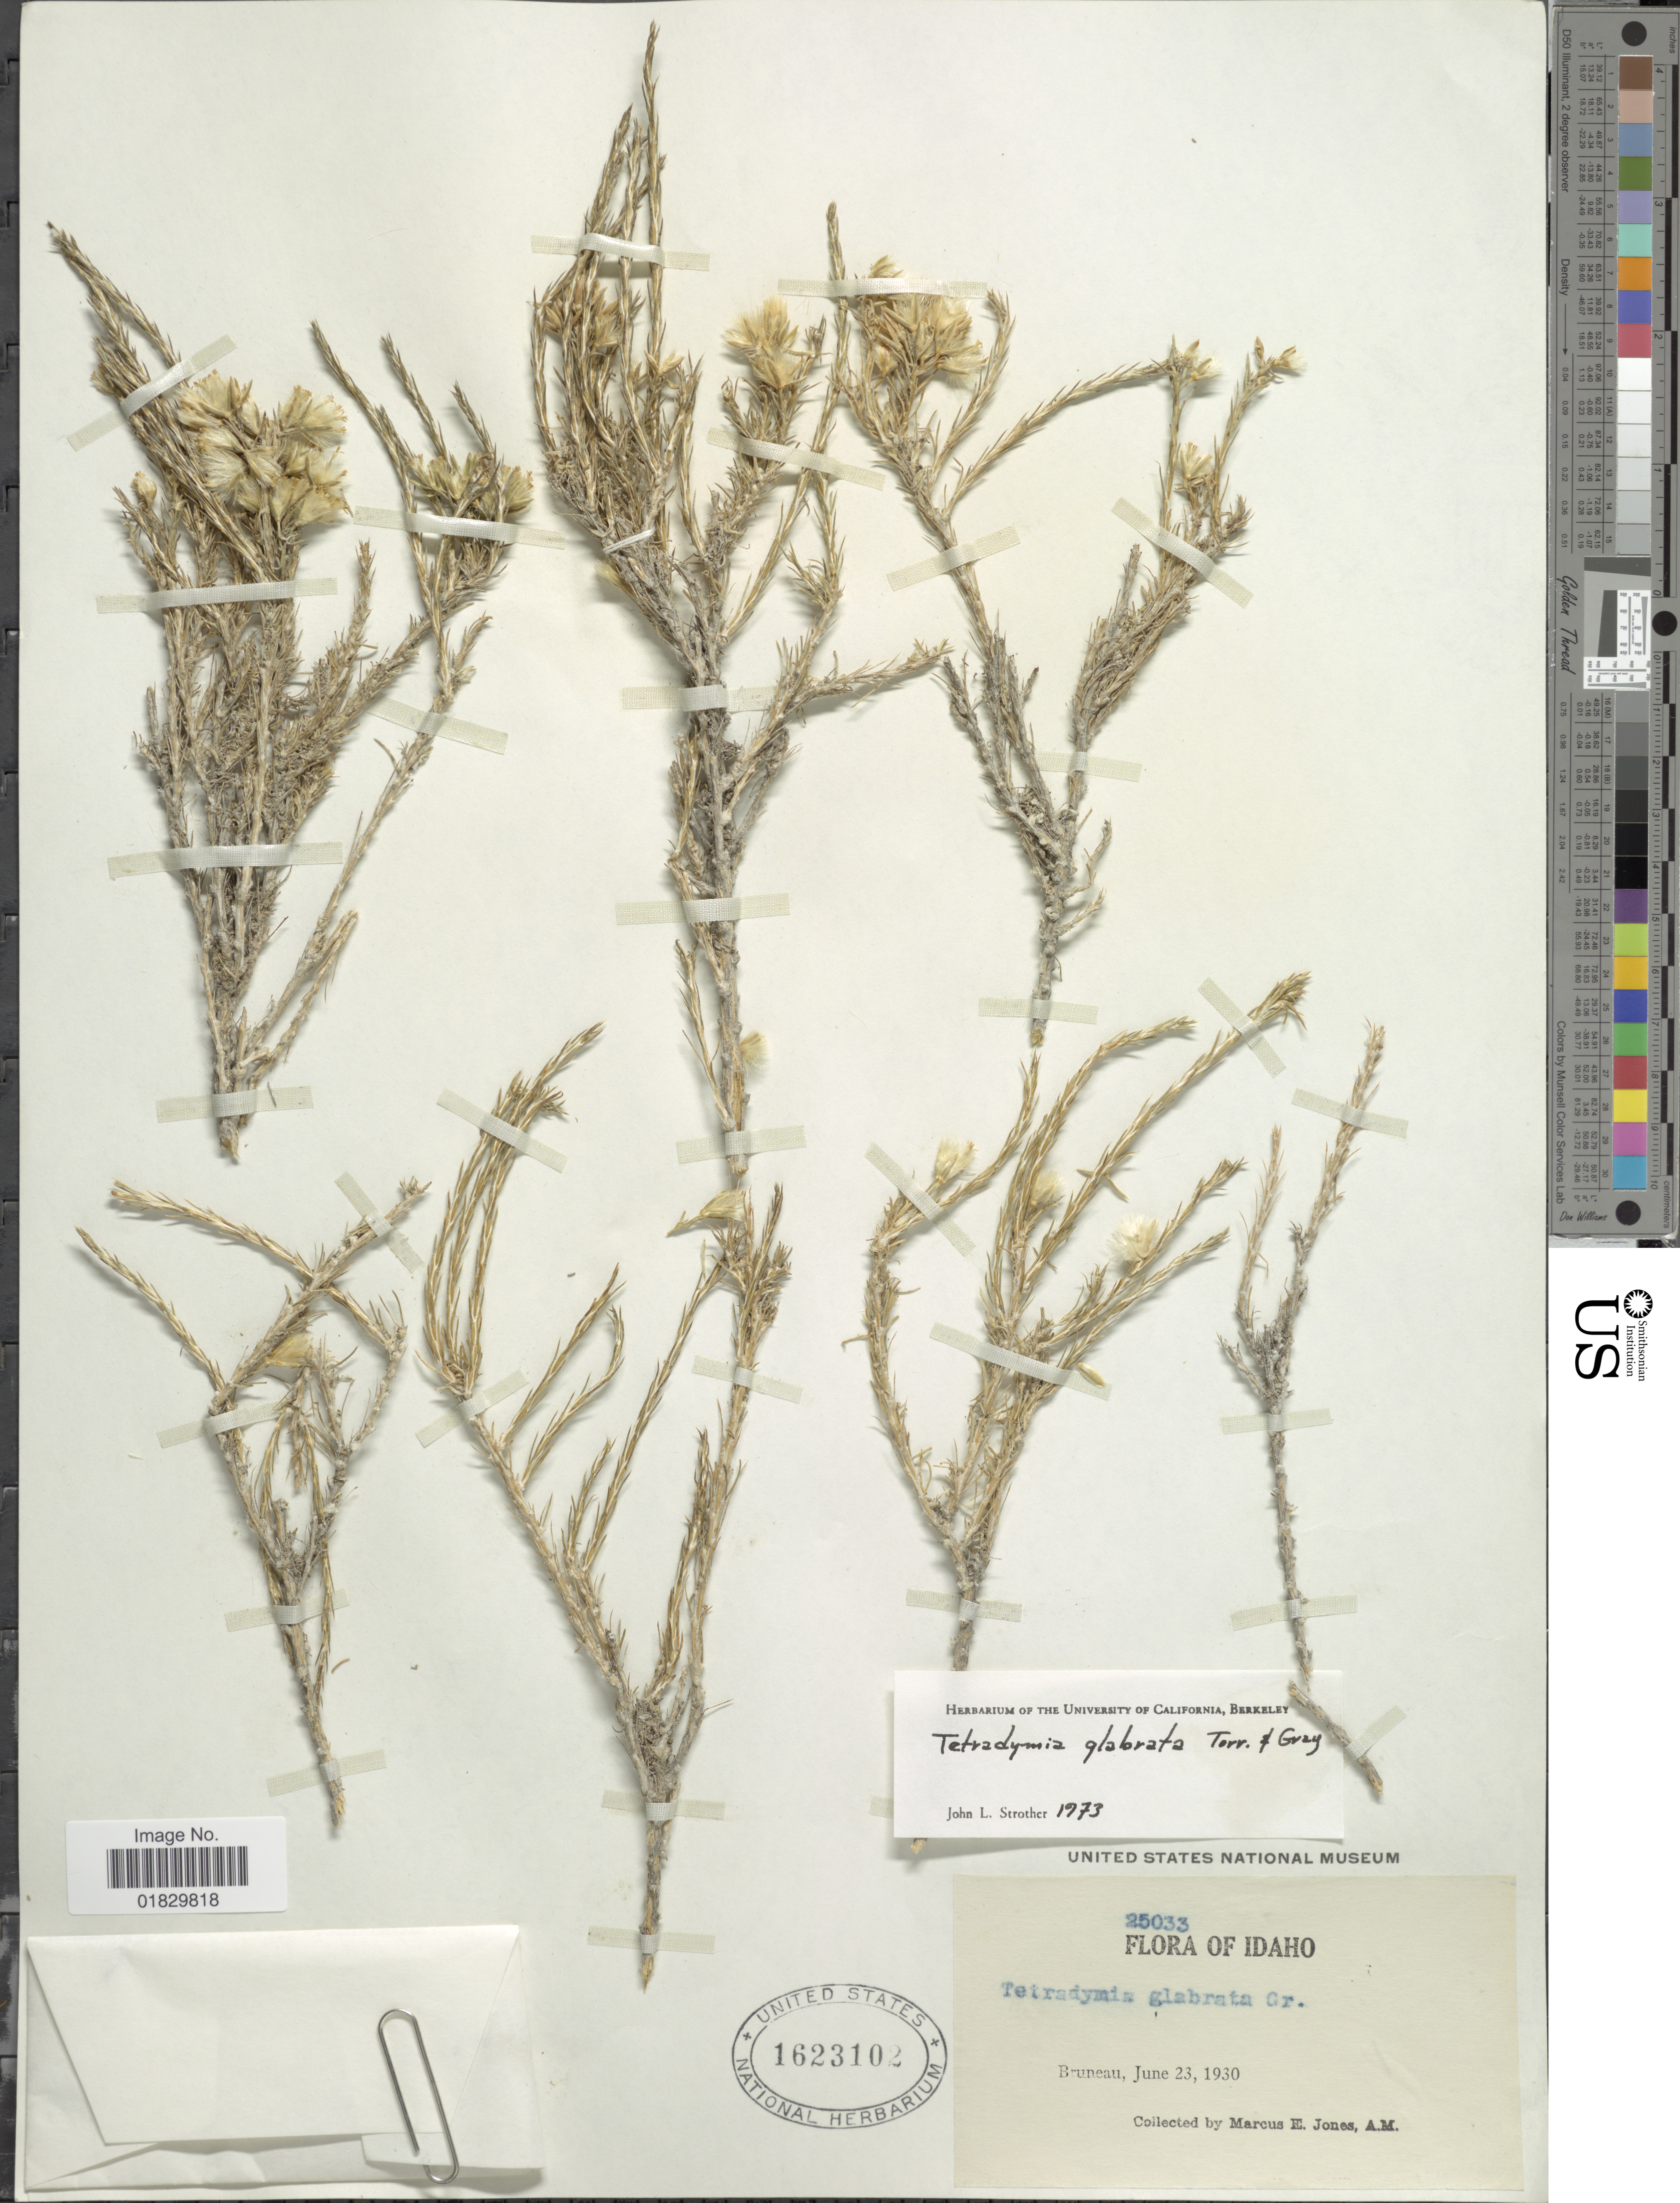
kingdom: Plantae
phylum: Tracheophyta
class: Magnoliopsida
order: Asterales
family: Asteraceae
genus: Tetradymia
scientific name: Tetradymia glabrata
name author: Torr. & A. Gray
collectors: M. E. Jones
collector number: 25033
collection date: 1930-06-23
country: United States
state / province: Idaho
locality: Bruneau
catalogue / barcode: US 1623102